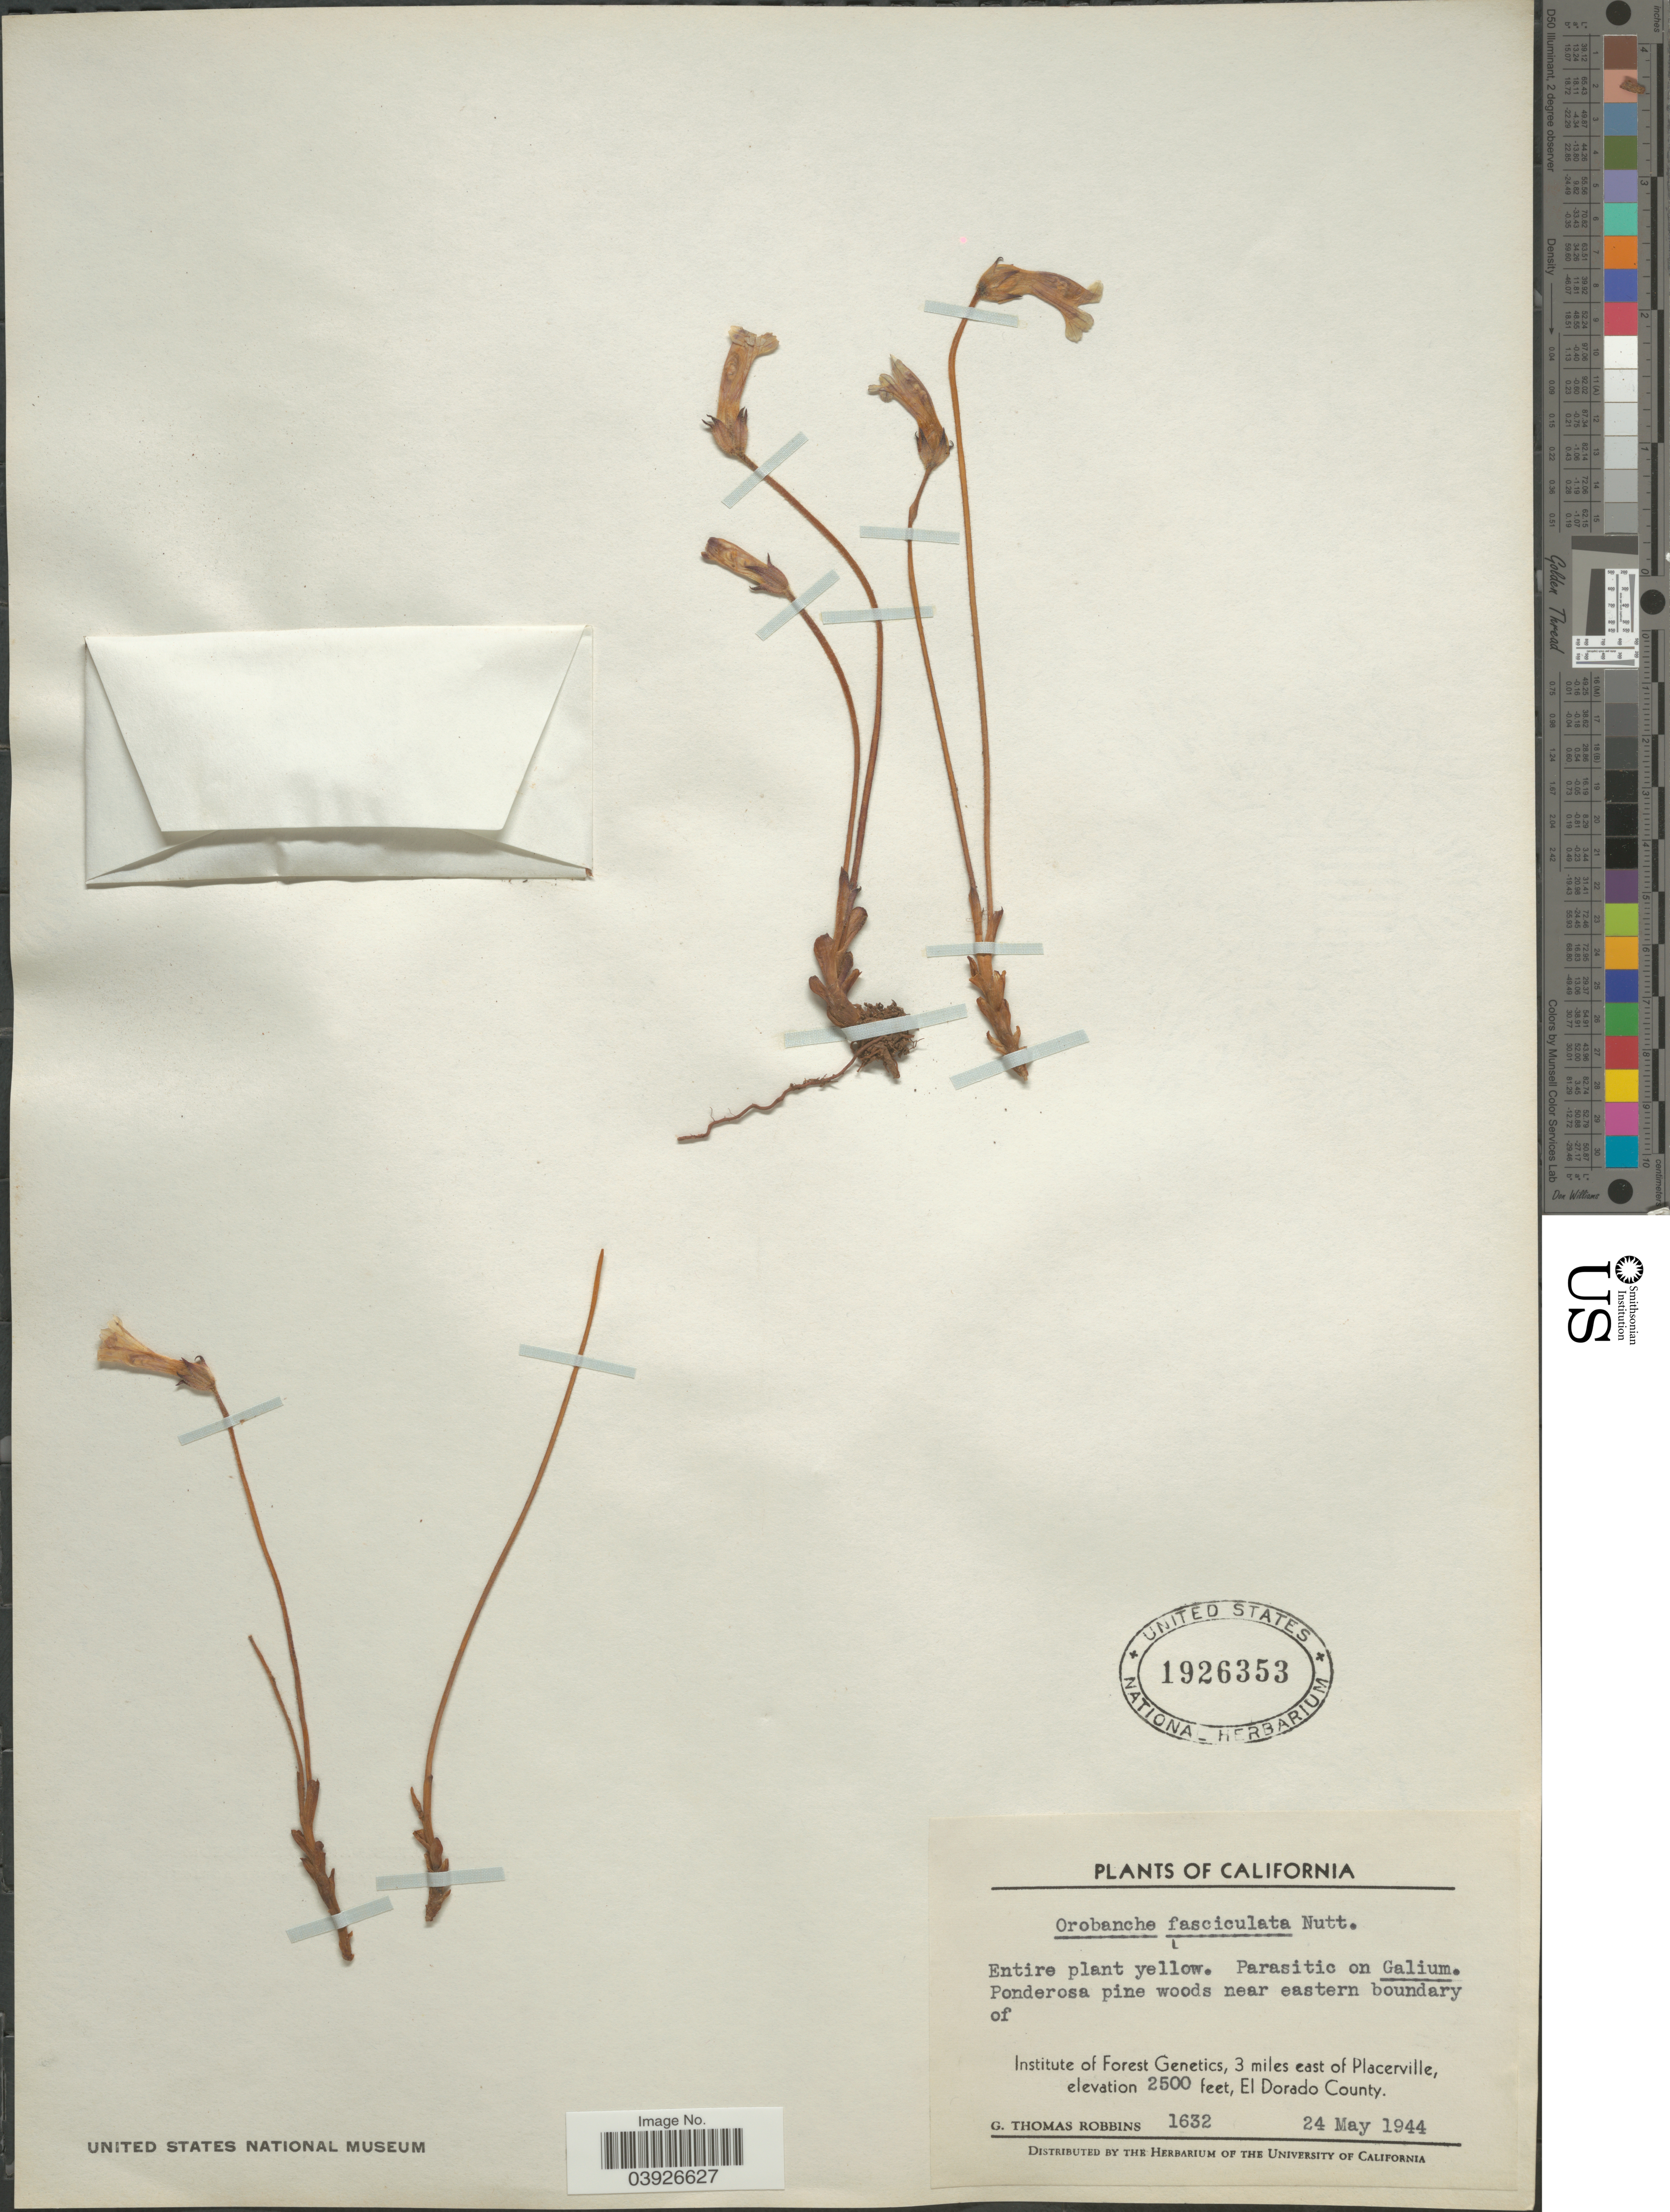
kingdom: Plantae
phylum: Tracheophyta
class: Magnoliopsida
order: Lamiales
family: Orobanchaceae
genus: Aphyllon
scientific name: Aphyllon fasciculatum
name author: (Nutt.) Torr. & A. Gray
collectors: G. T. Robbins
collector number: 1632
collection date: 1944-05-24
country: United States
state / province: California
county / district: El Dorado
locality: Institute of Forest Genetics, 3 miles east of Placerville, El Dorado County.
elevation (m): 762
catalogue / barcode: US 1926353